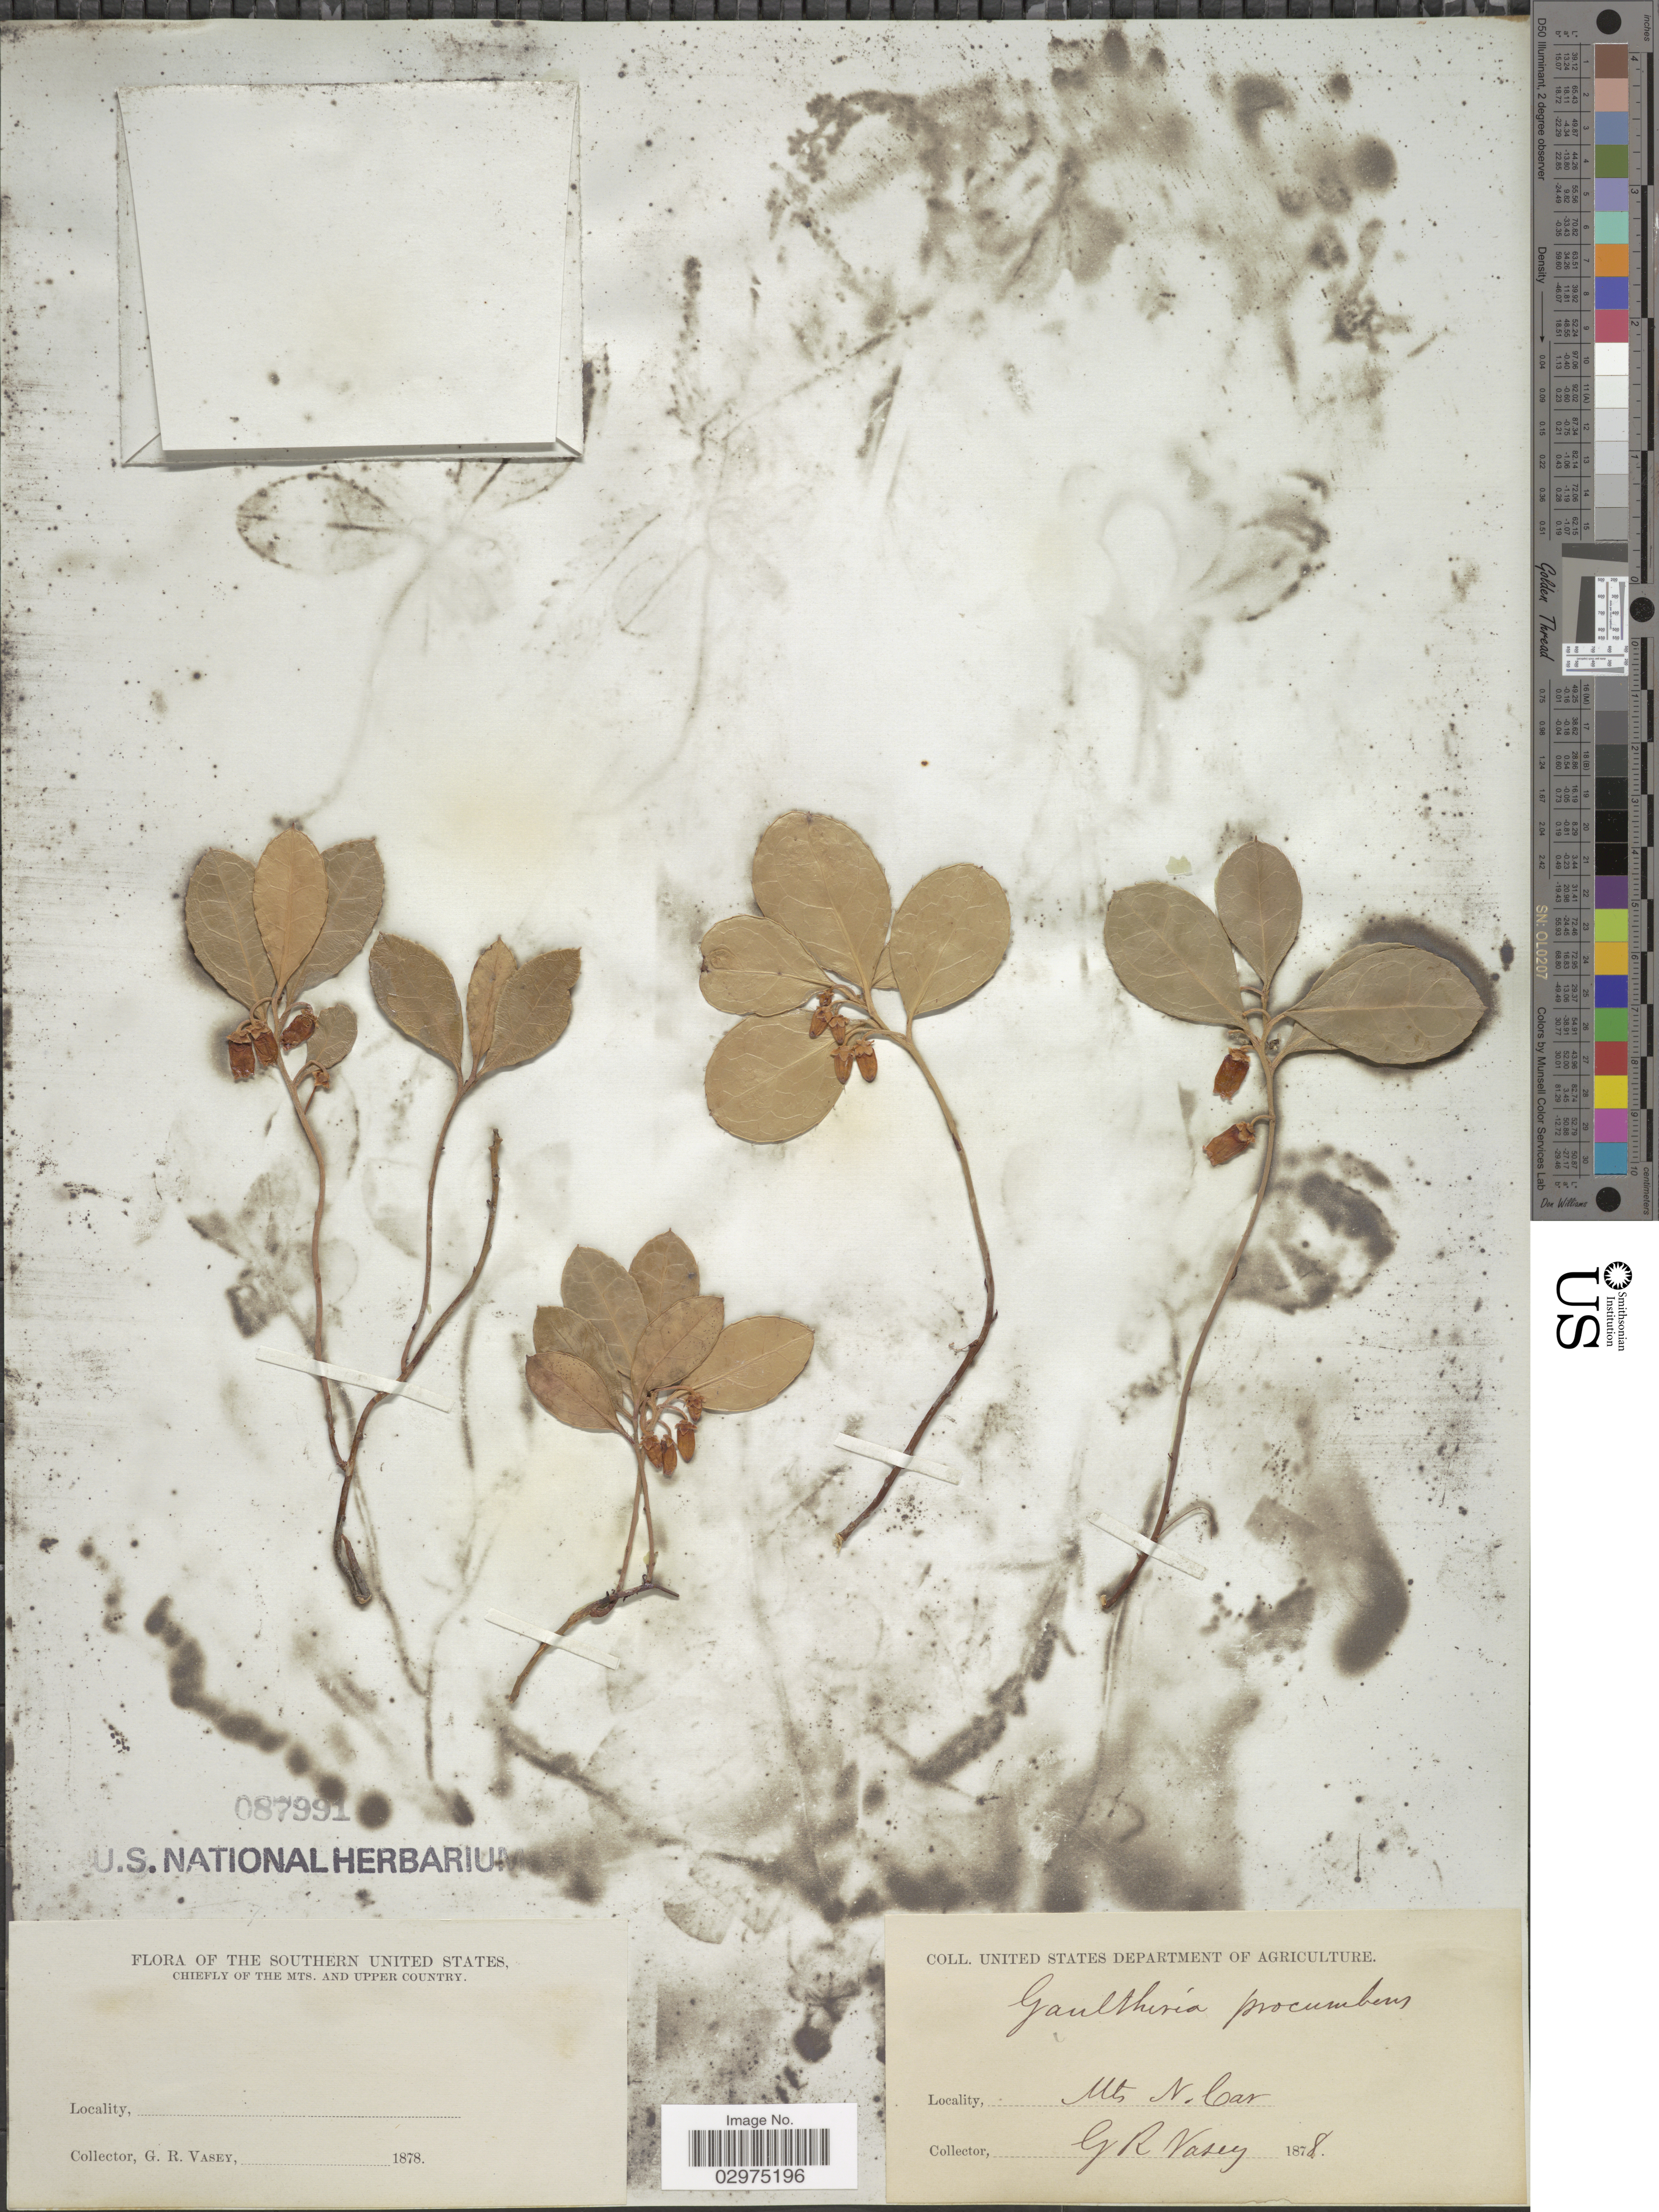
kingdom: Plantae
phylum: Tracheophyta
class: Magnoliopsida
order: Ericales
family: Ericaceae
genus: Gaultheria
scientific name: Gaultheria procumbens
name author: L.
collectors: G. R. Vasey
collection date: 1878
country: United States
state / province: North Carolina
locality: Southern United States, chiefly of the mts. and upper country.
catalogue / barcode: US 87991